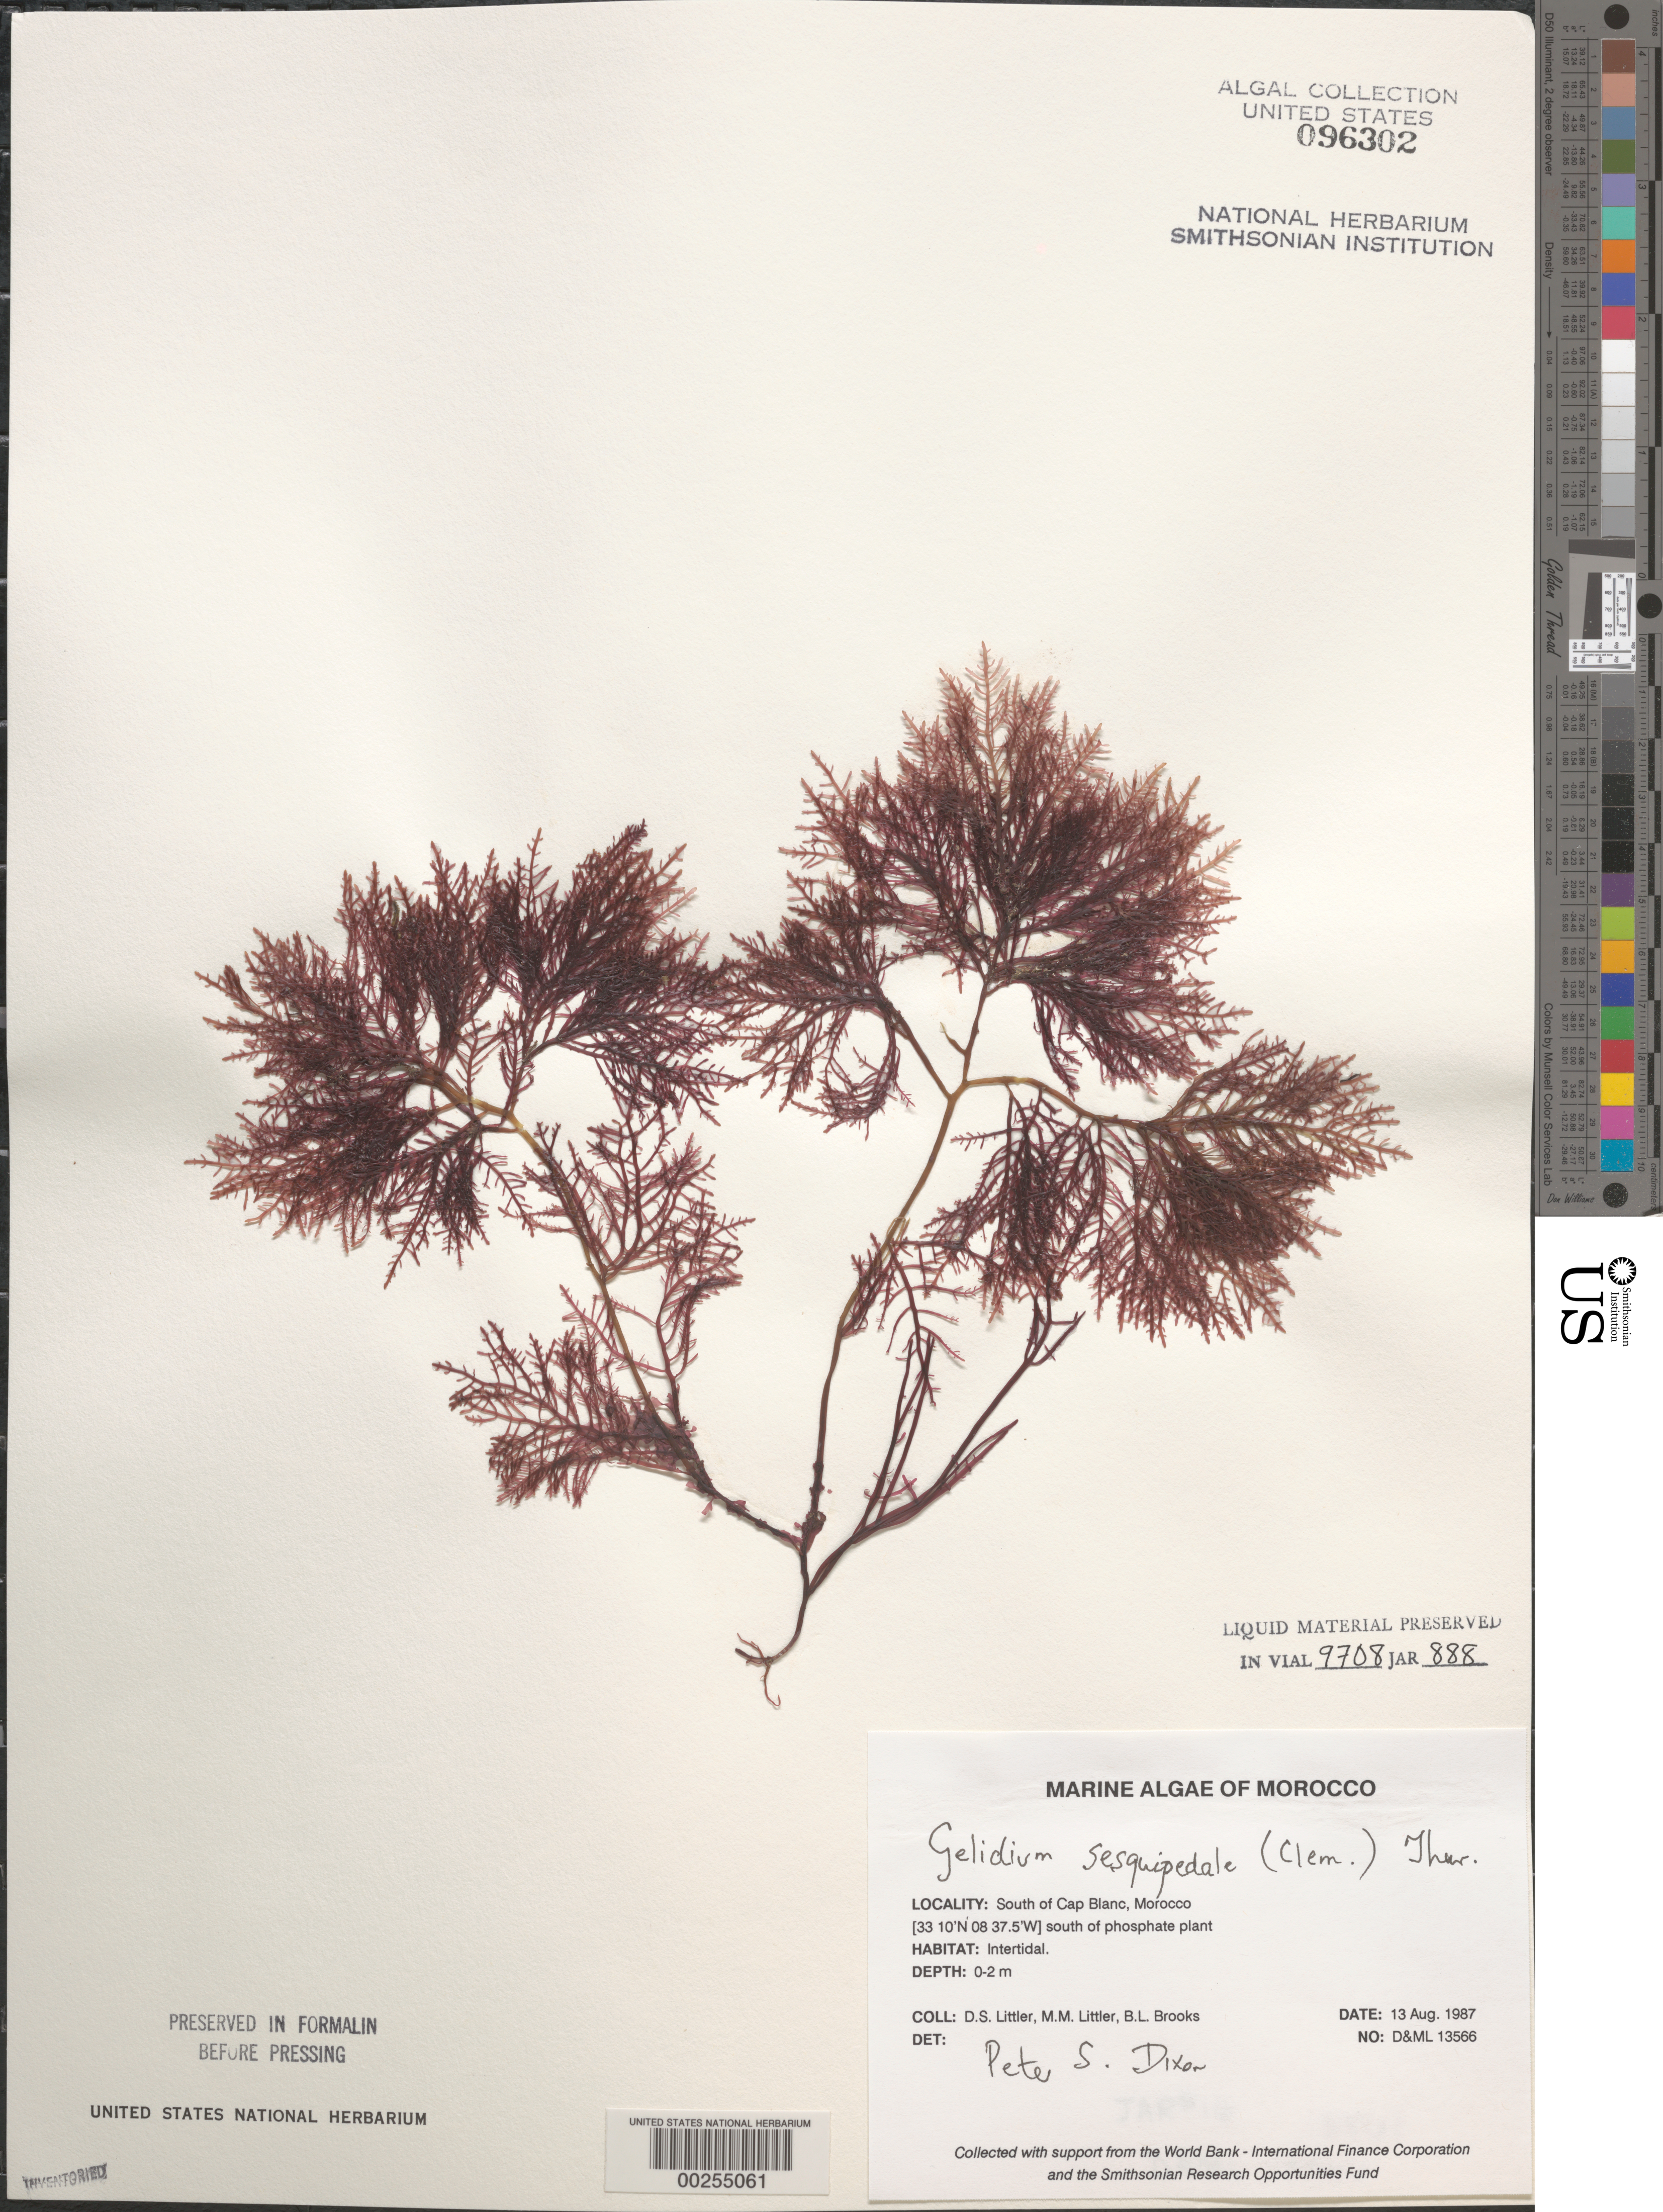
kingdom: Plantae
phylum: Rhodophyta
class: Florideophyceae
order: Gelidiales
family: Gelidiaceae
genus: Gelidium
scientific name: Gelidium corneum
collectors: D. S. Littler, M. M. Littler & B. Brooks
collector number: D&ML 13566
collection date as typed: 13 Aug 1987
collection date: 1987-08-13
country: Morocco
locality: South of Cap Blanc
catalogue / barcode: US 96302